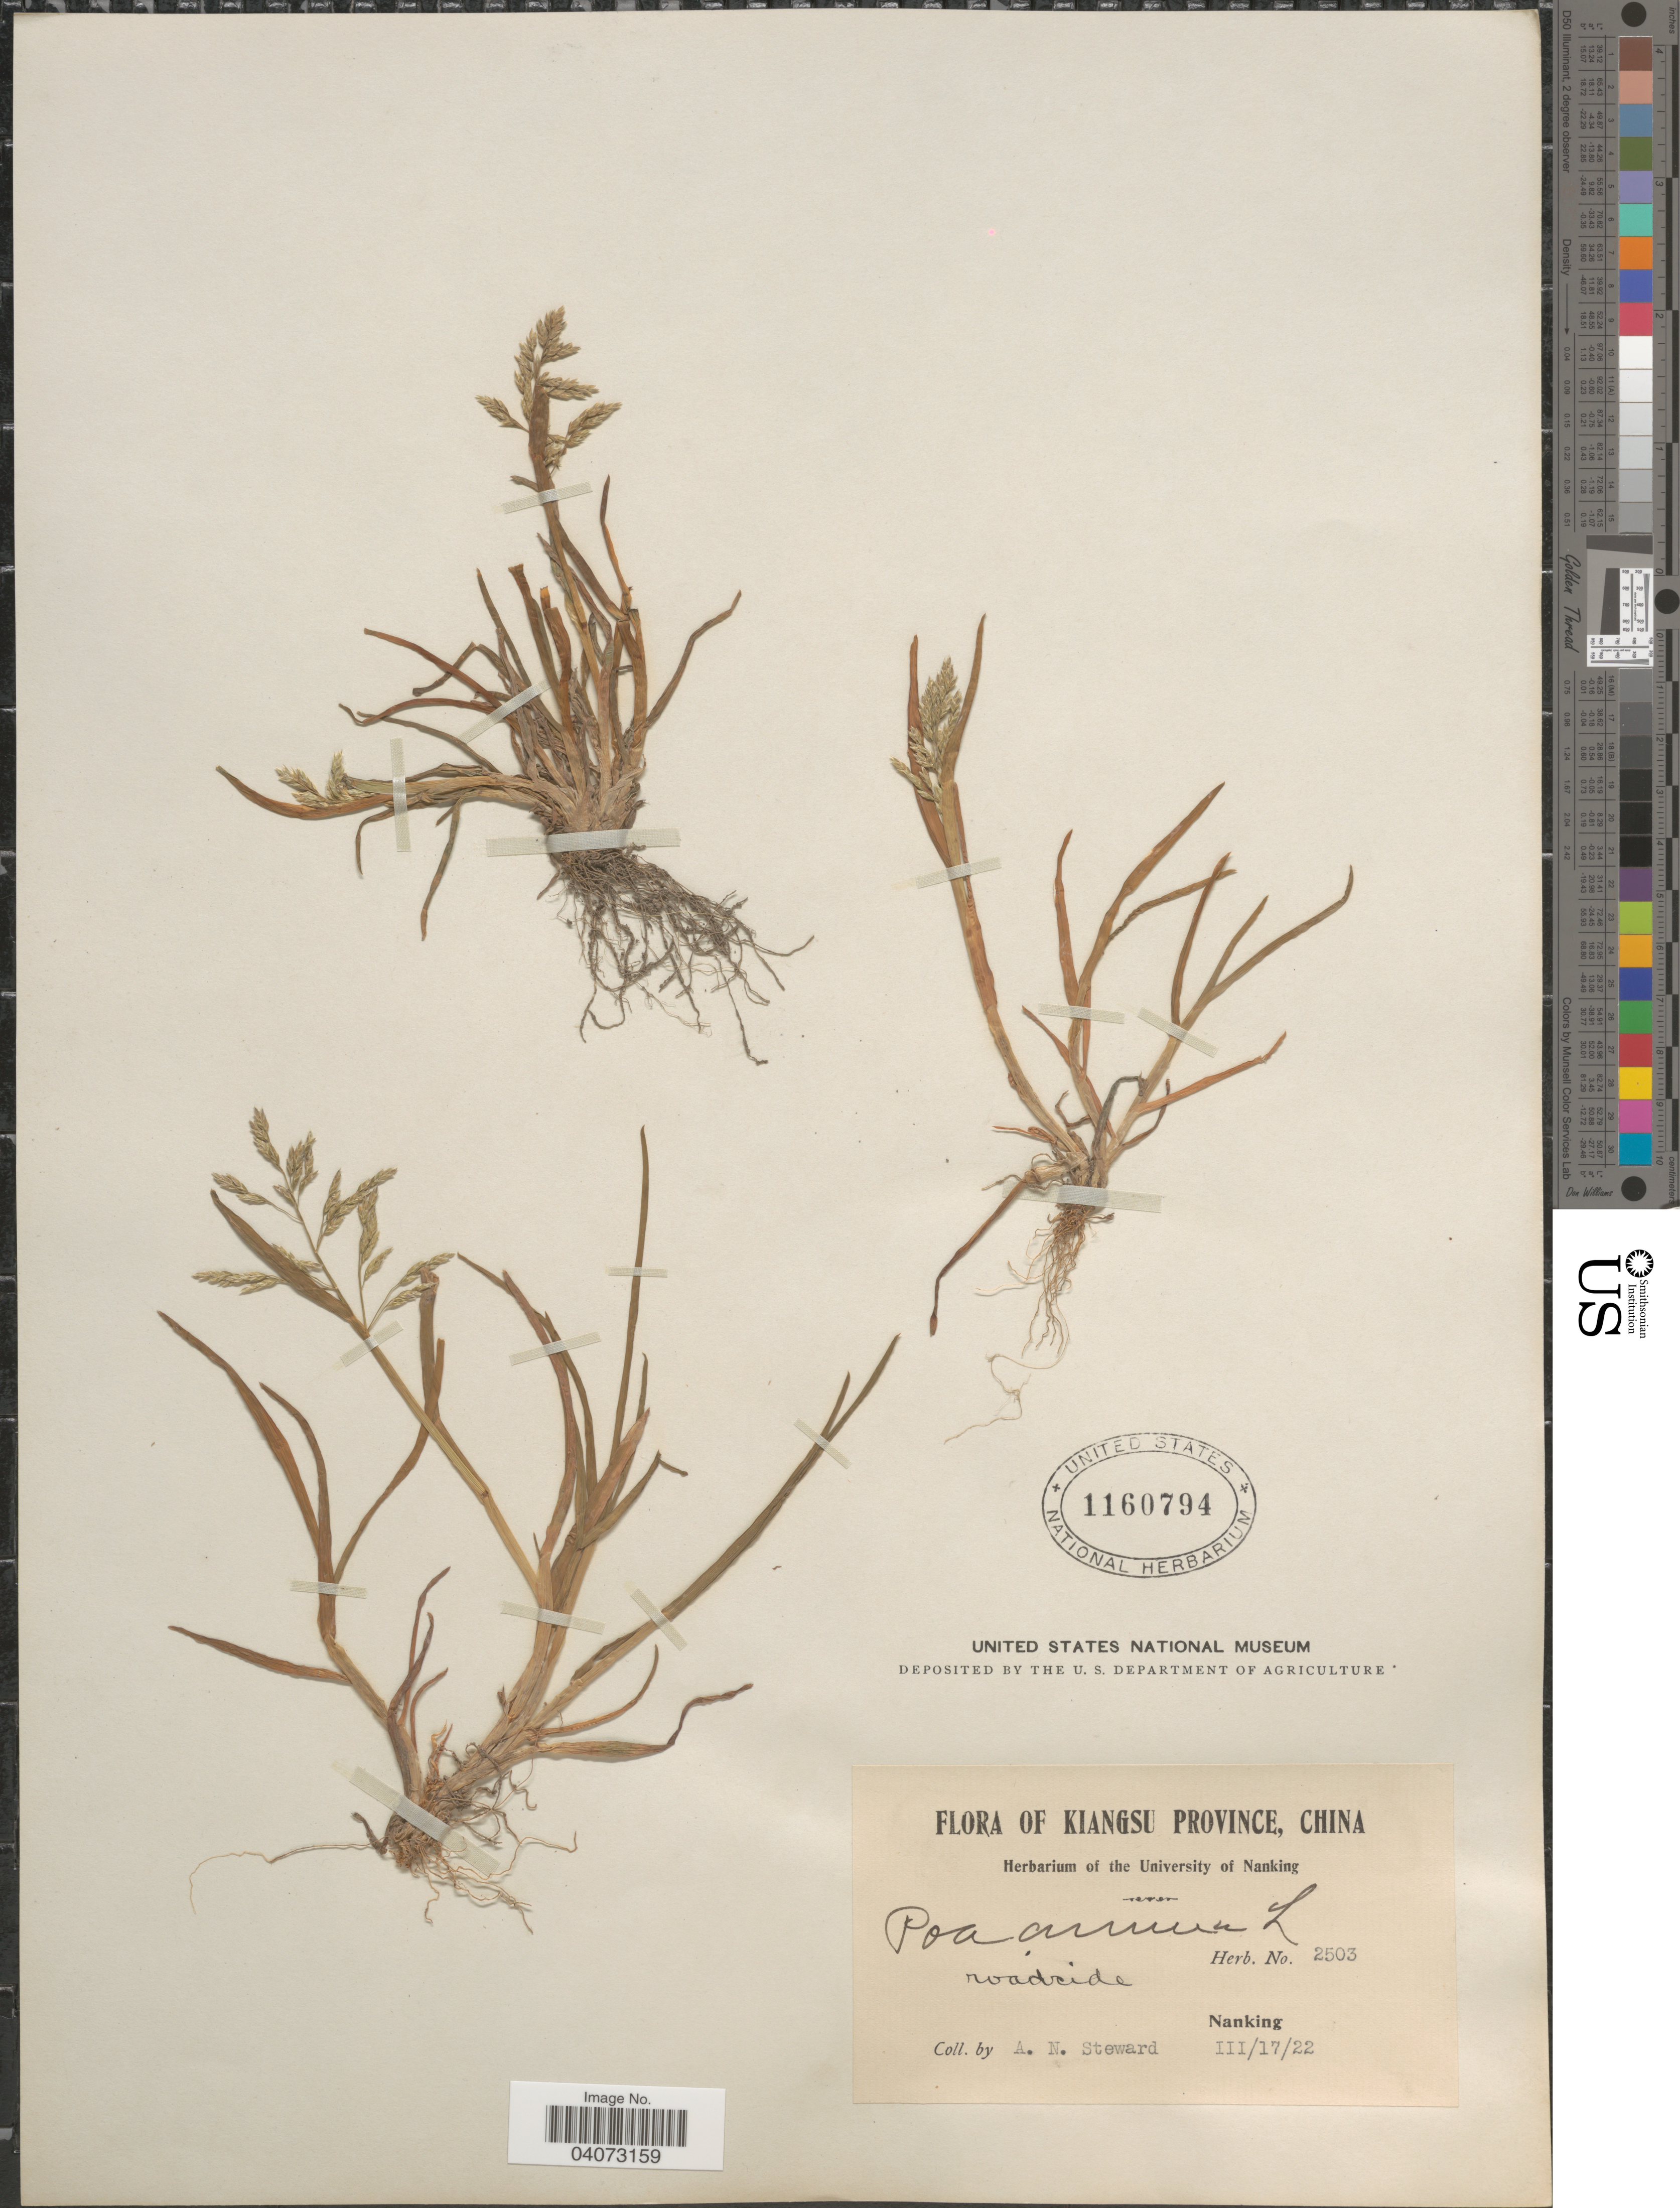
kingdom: Plantae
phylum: Tracheophyta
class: Liliopsida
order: Poales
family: Poaceae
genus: Poa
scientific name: Poa annua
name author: L.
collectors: A. N. Steward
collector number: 2503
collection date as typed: Transcribed d/m/y: 17/3/22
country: China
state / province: Jiangsu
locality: Kiangsu Province. Roadside. Nanking.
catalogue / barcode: US 1160794